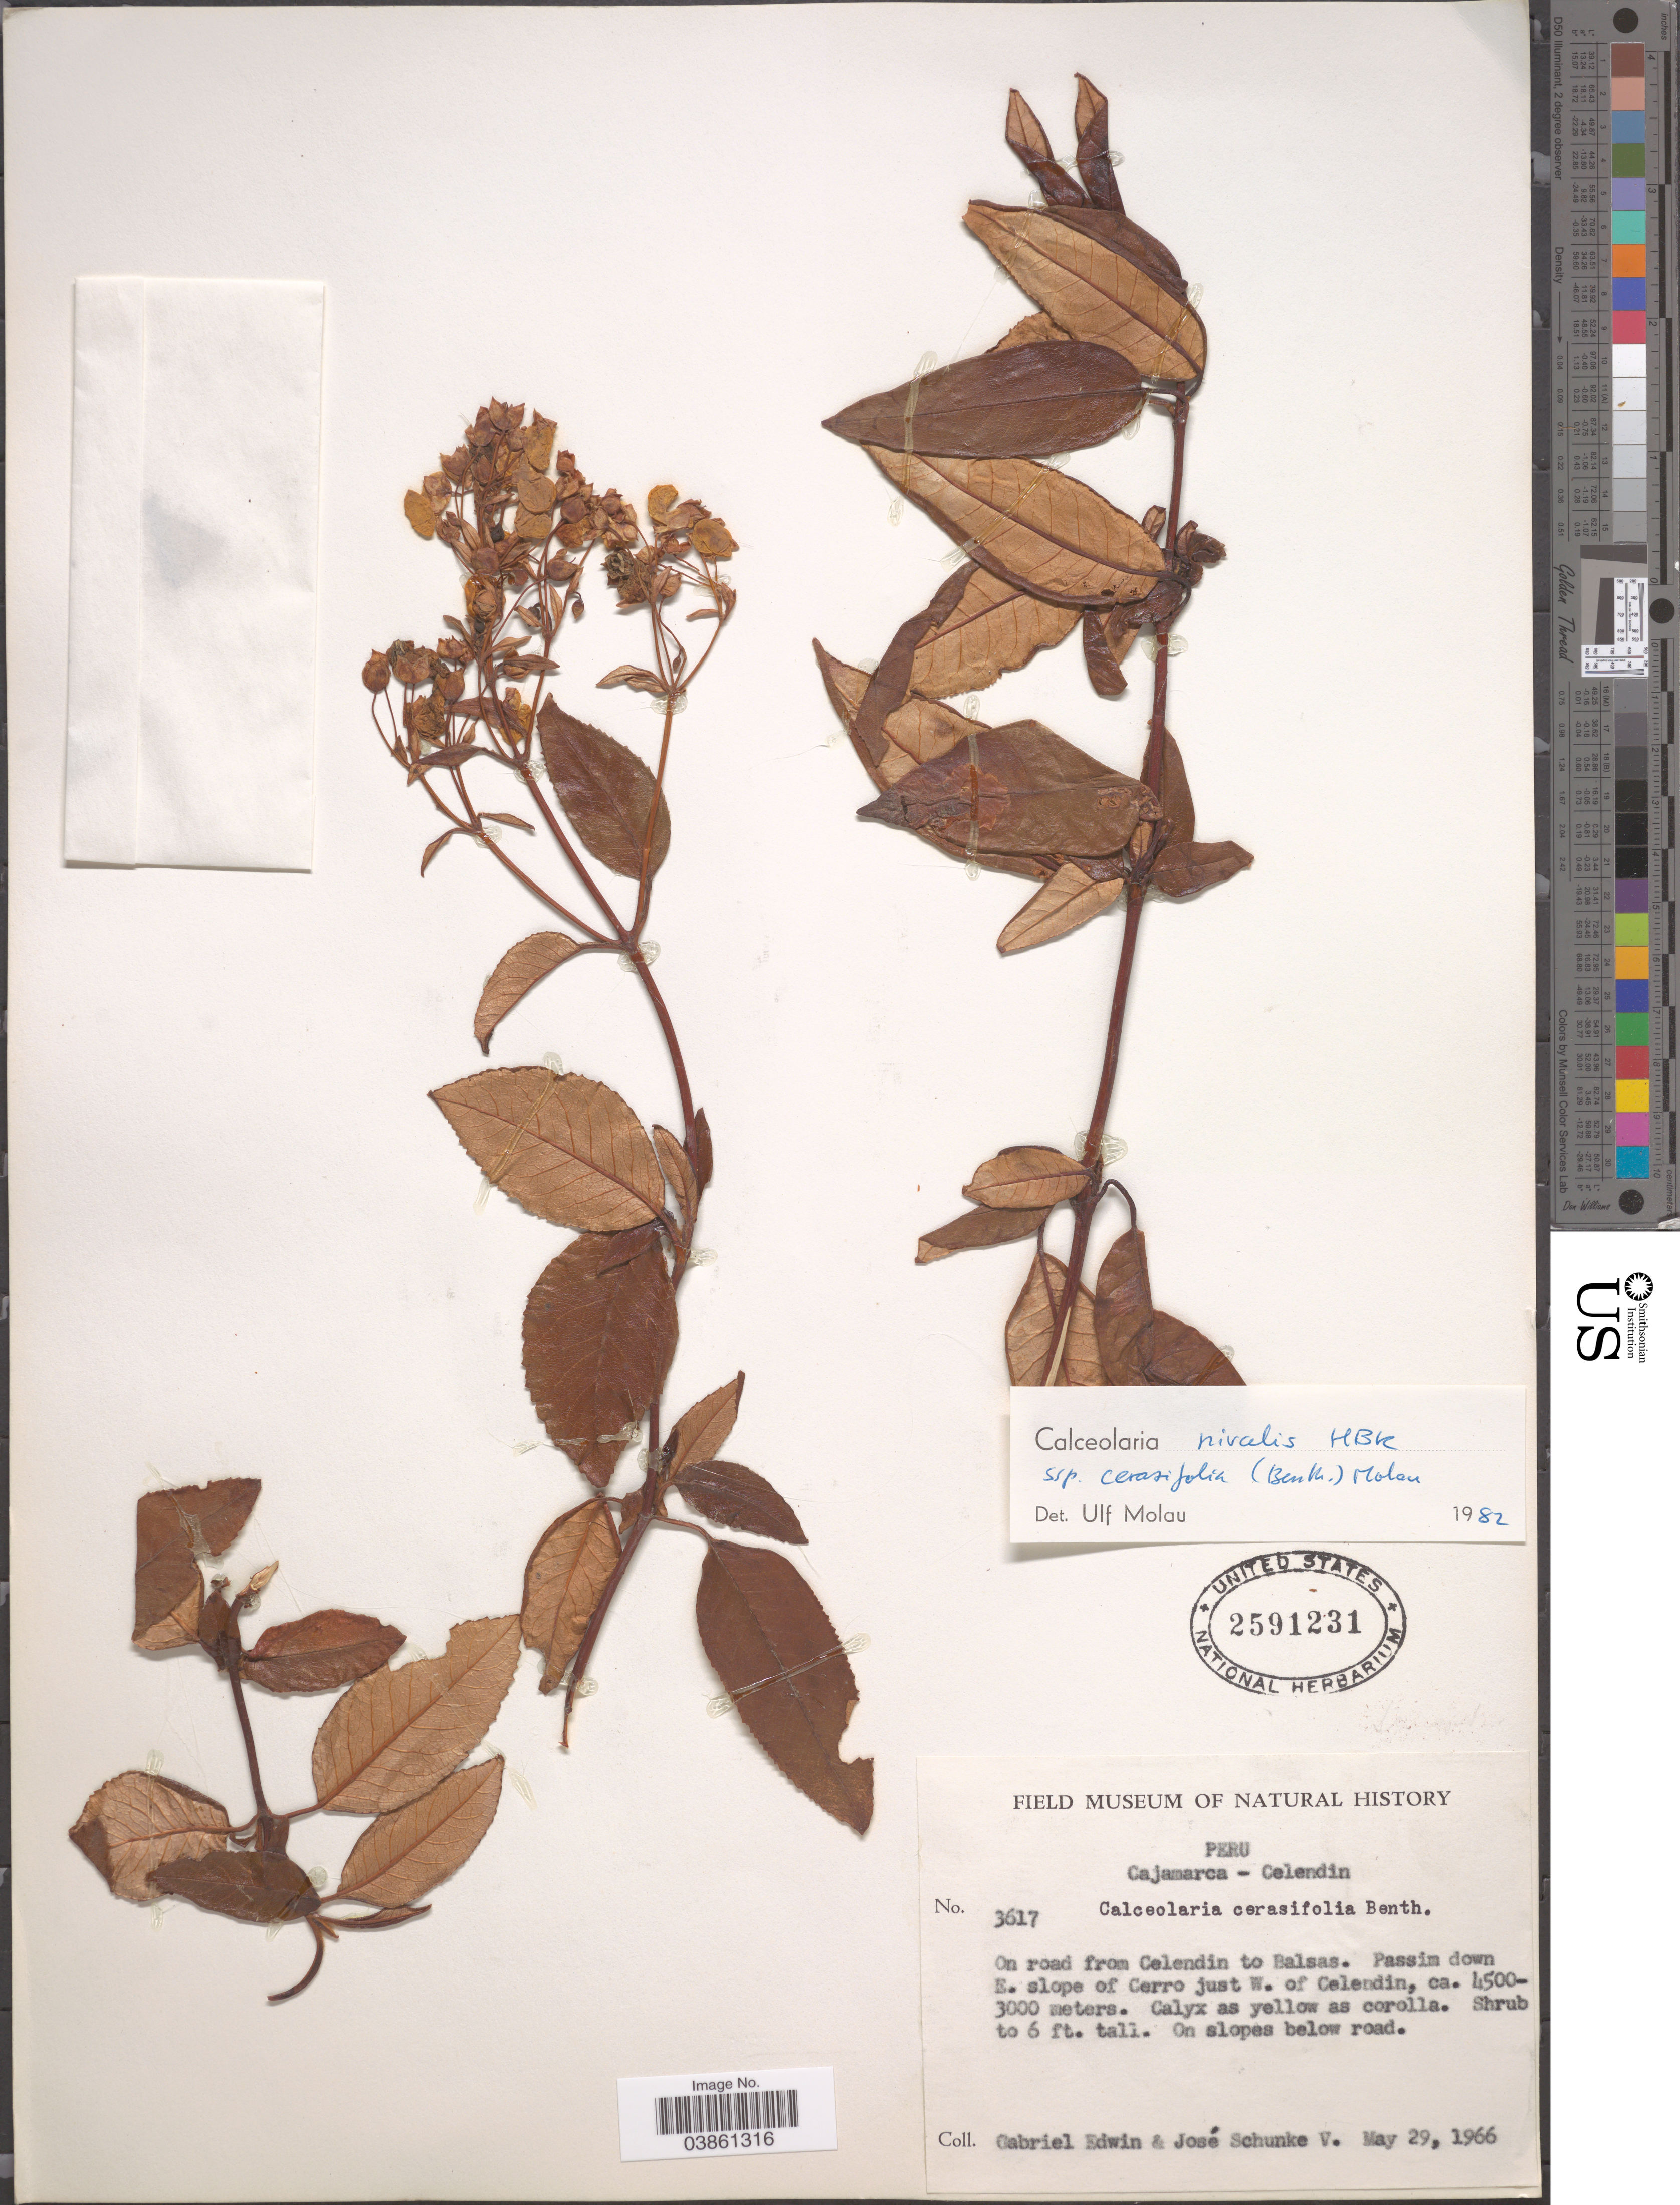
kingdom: Plantae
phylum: Tracheophyta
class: Magnoliopsida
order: Lamiales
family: Calceolariaceae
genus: Calceolaria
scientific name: Calceolaria nivalis subsp. cerasifolia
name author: (Benth.) Molau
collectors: G. Edwin & J. Schunke Vigo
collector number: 3617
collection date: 1966-05-29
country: Peru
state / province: Cajamarca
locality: Celendin. On road from Celendin to Balsas. Passim down E. slope of Cerro just W. of Celendin.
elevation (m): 3000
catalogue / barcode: US 2591231